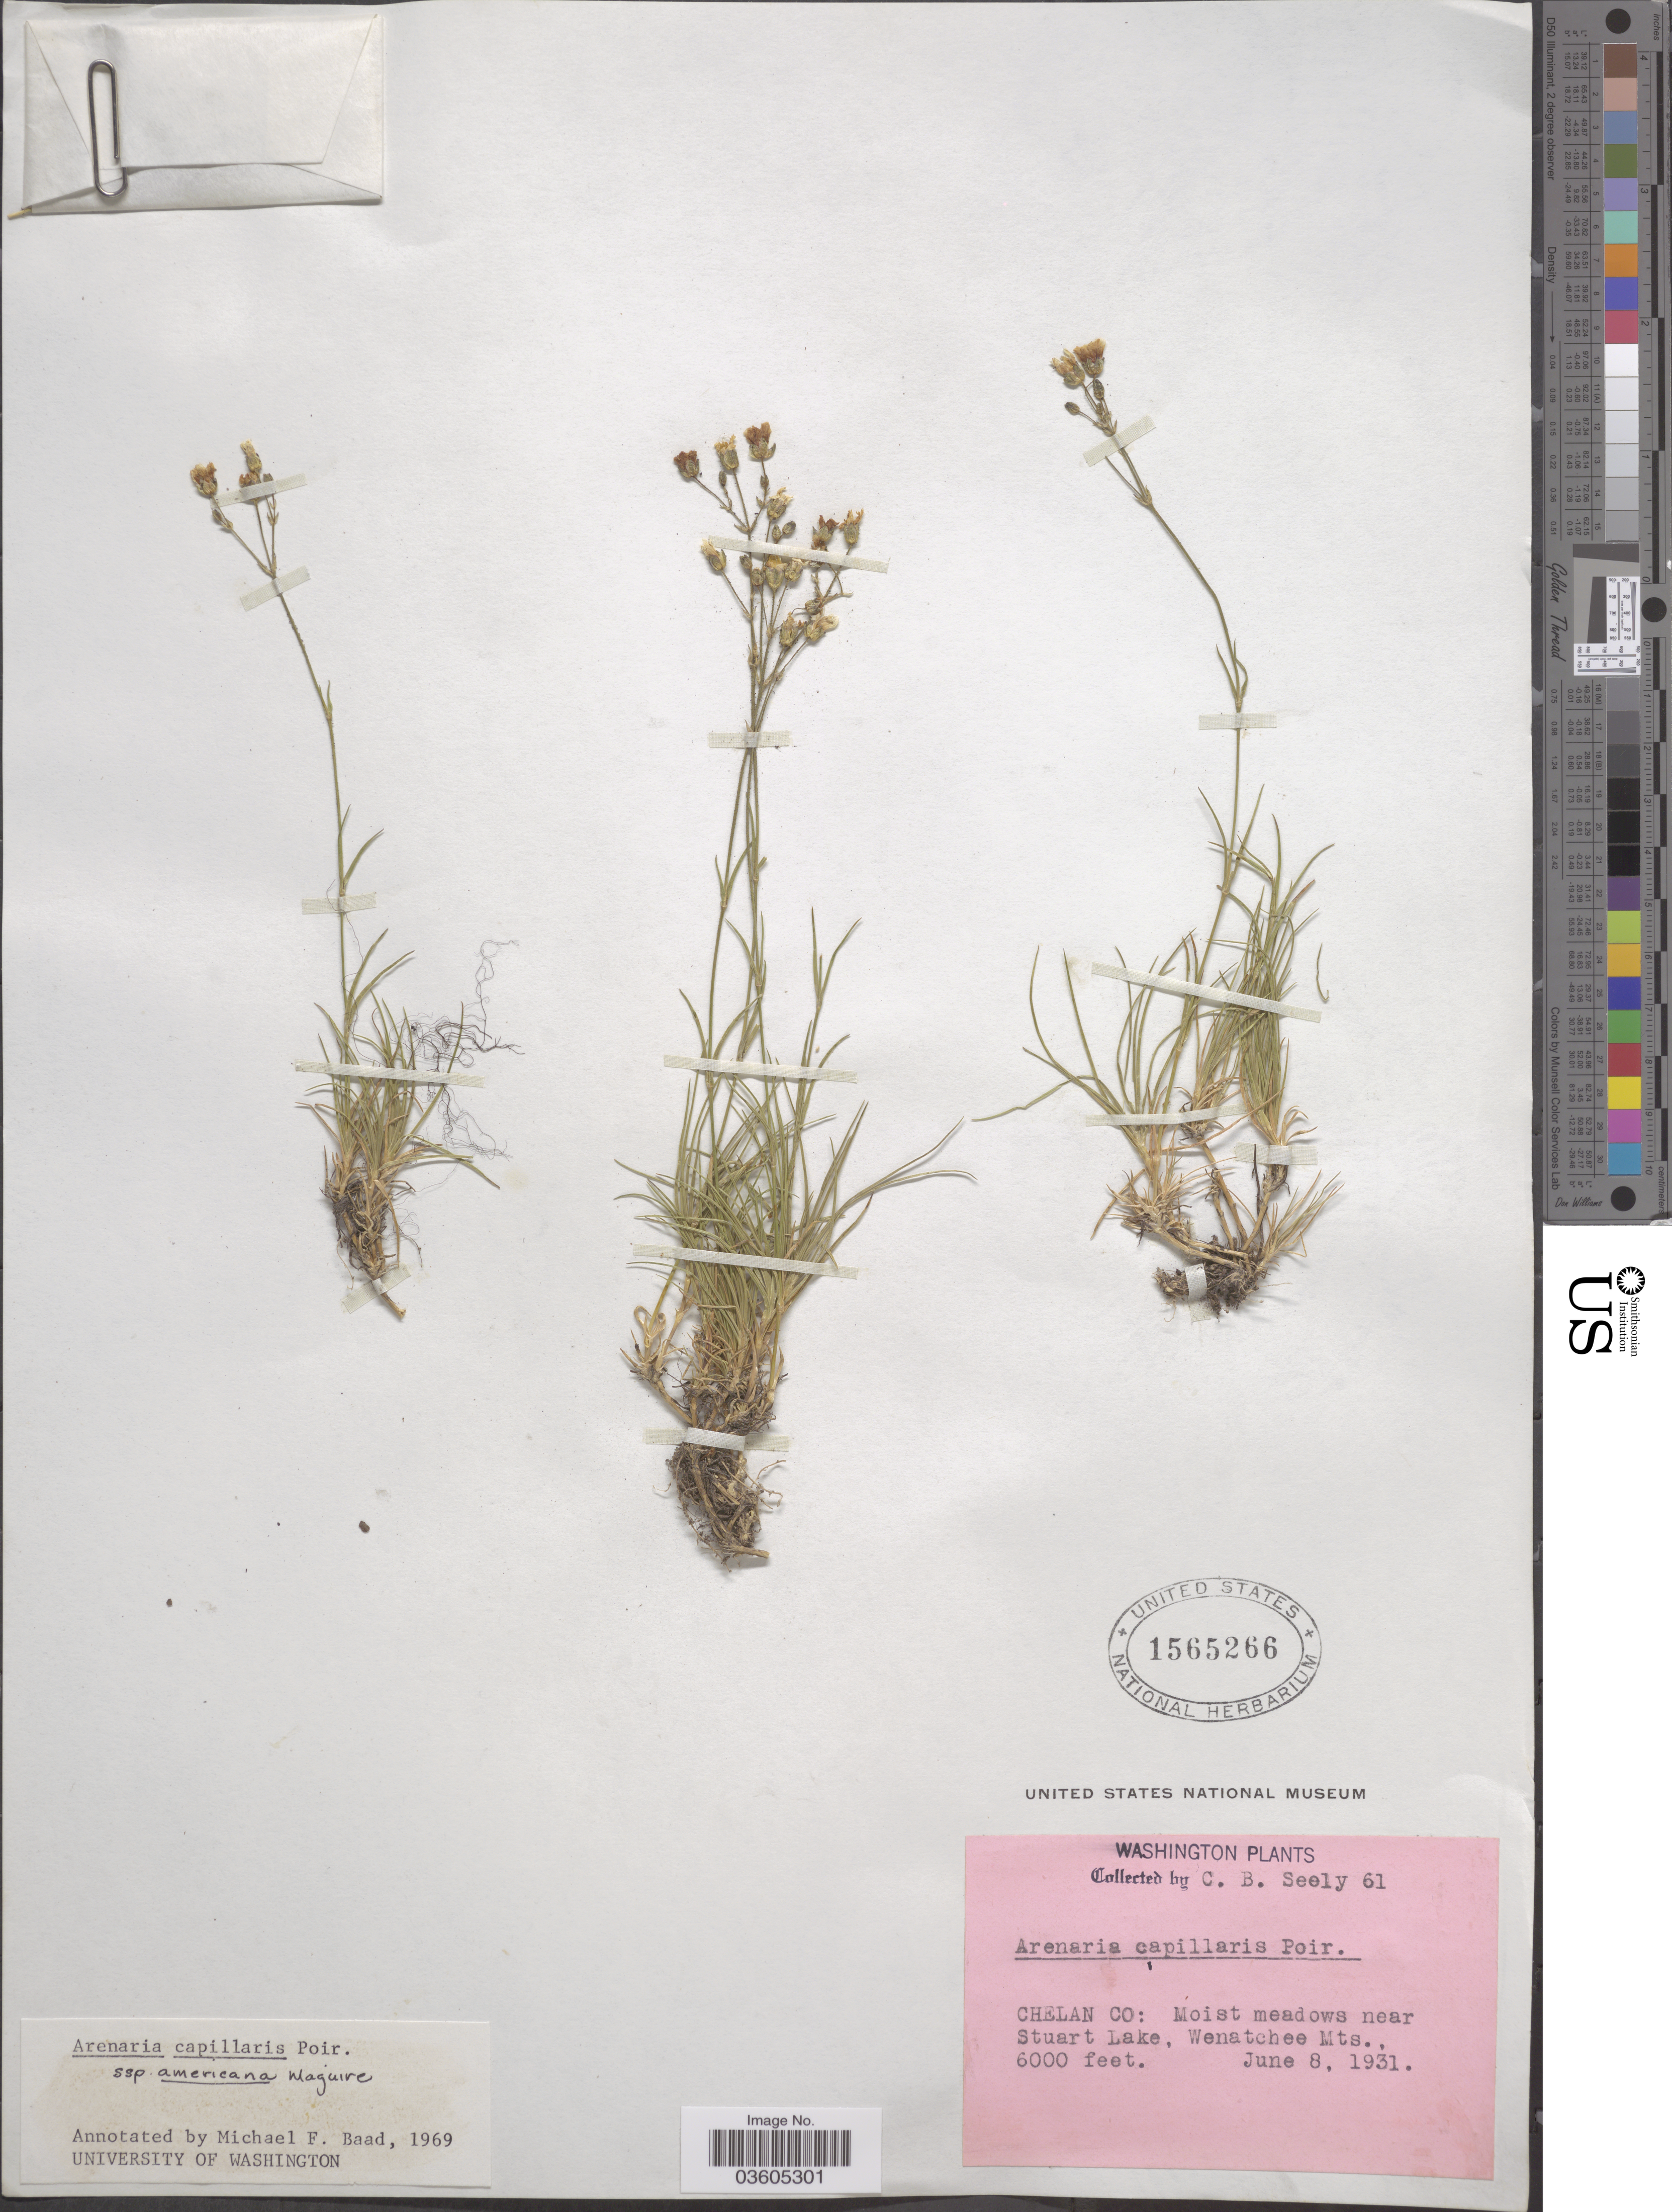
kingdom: Plantae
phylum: Tracheophyta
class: Magnoliopsida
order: Caryophyllales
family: Caryophyllaceae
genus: Eremogone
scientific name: Eremogone capillaris var. americana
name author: (Maguire) R.L. Hartm. & Rabeler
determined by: U.S. National Herbarium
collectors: C. Seely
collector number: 61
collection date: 1931-06-08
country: United States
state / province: Washington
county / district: Chelan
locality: Chelan Co: near Stuart Lake, Wenatchee Mts.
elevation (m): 1829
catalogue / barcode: US 1565266